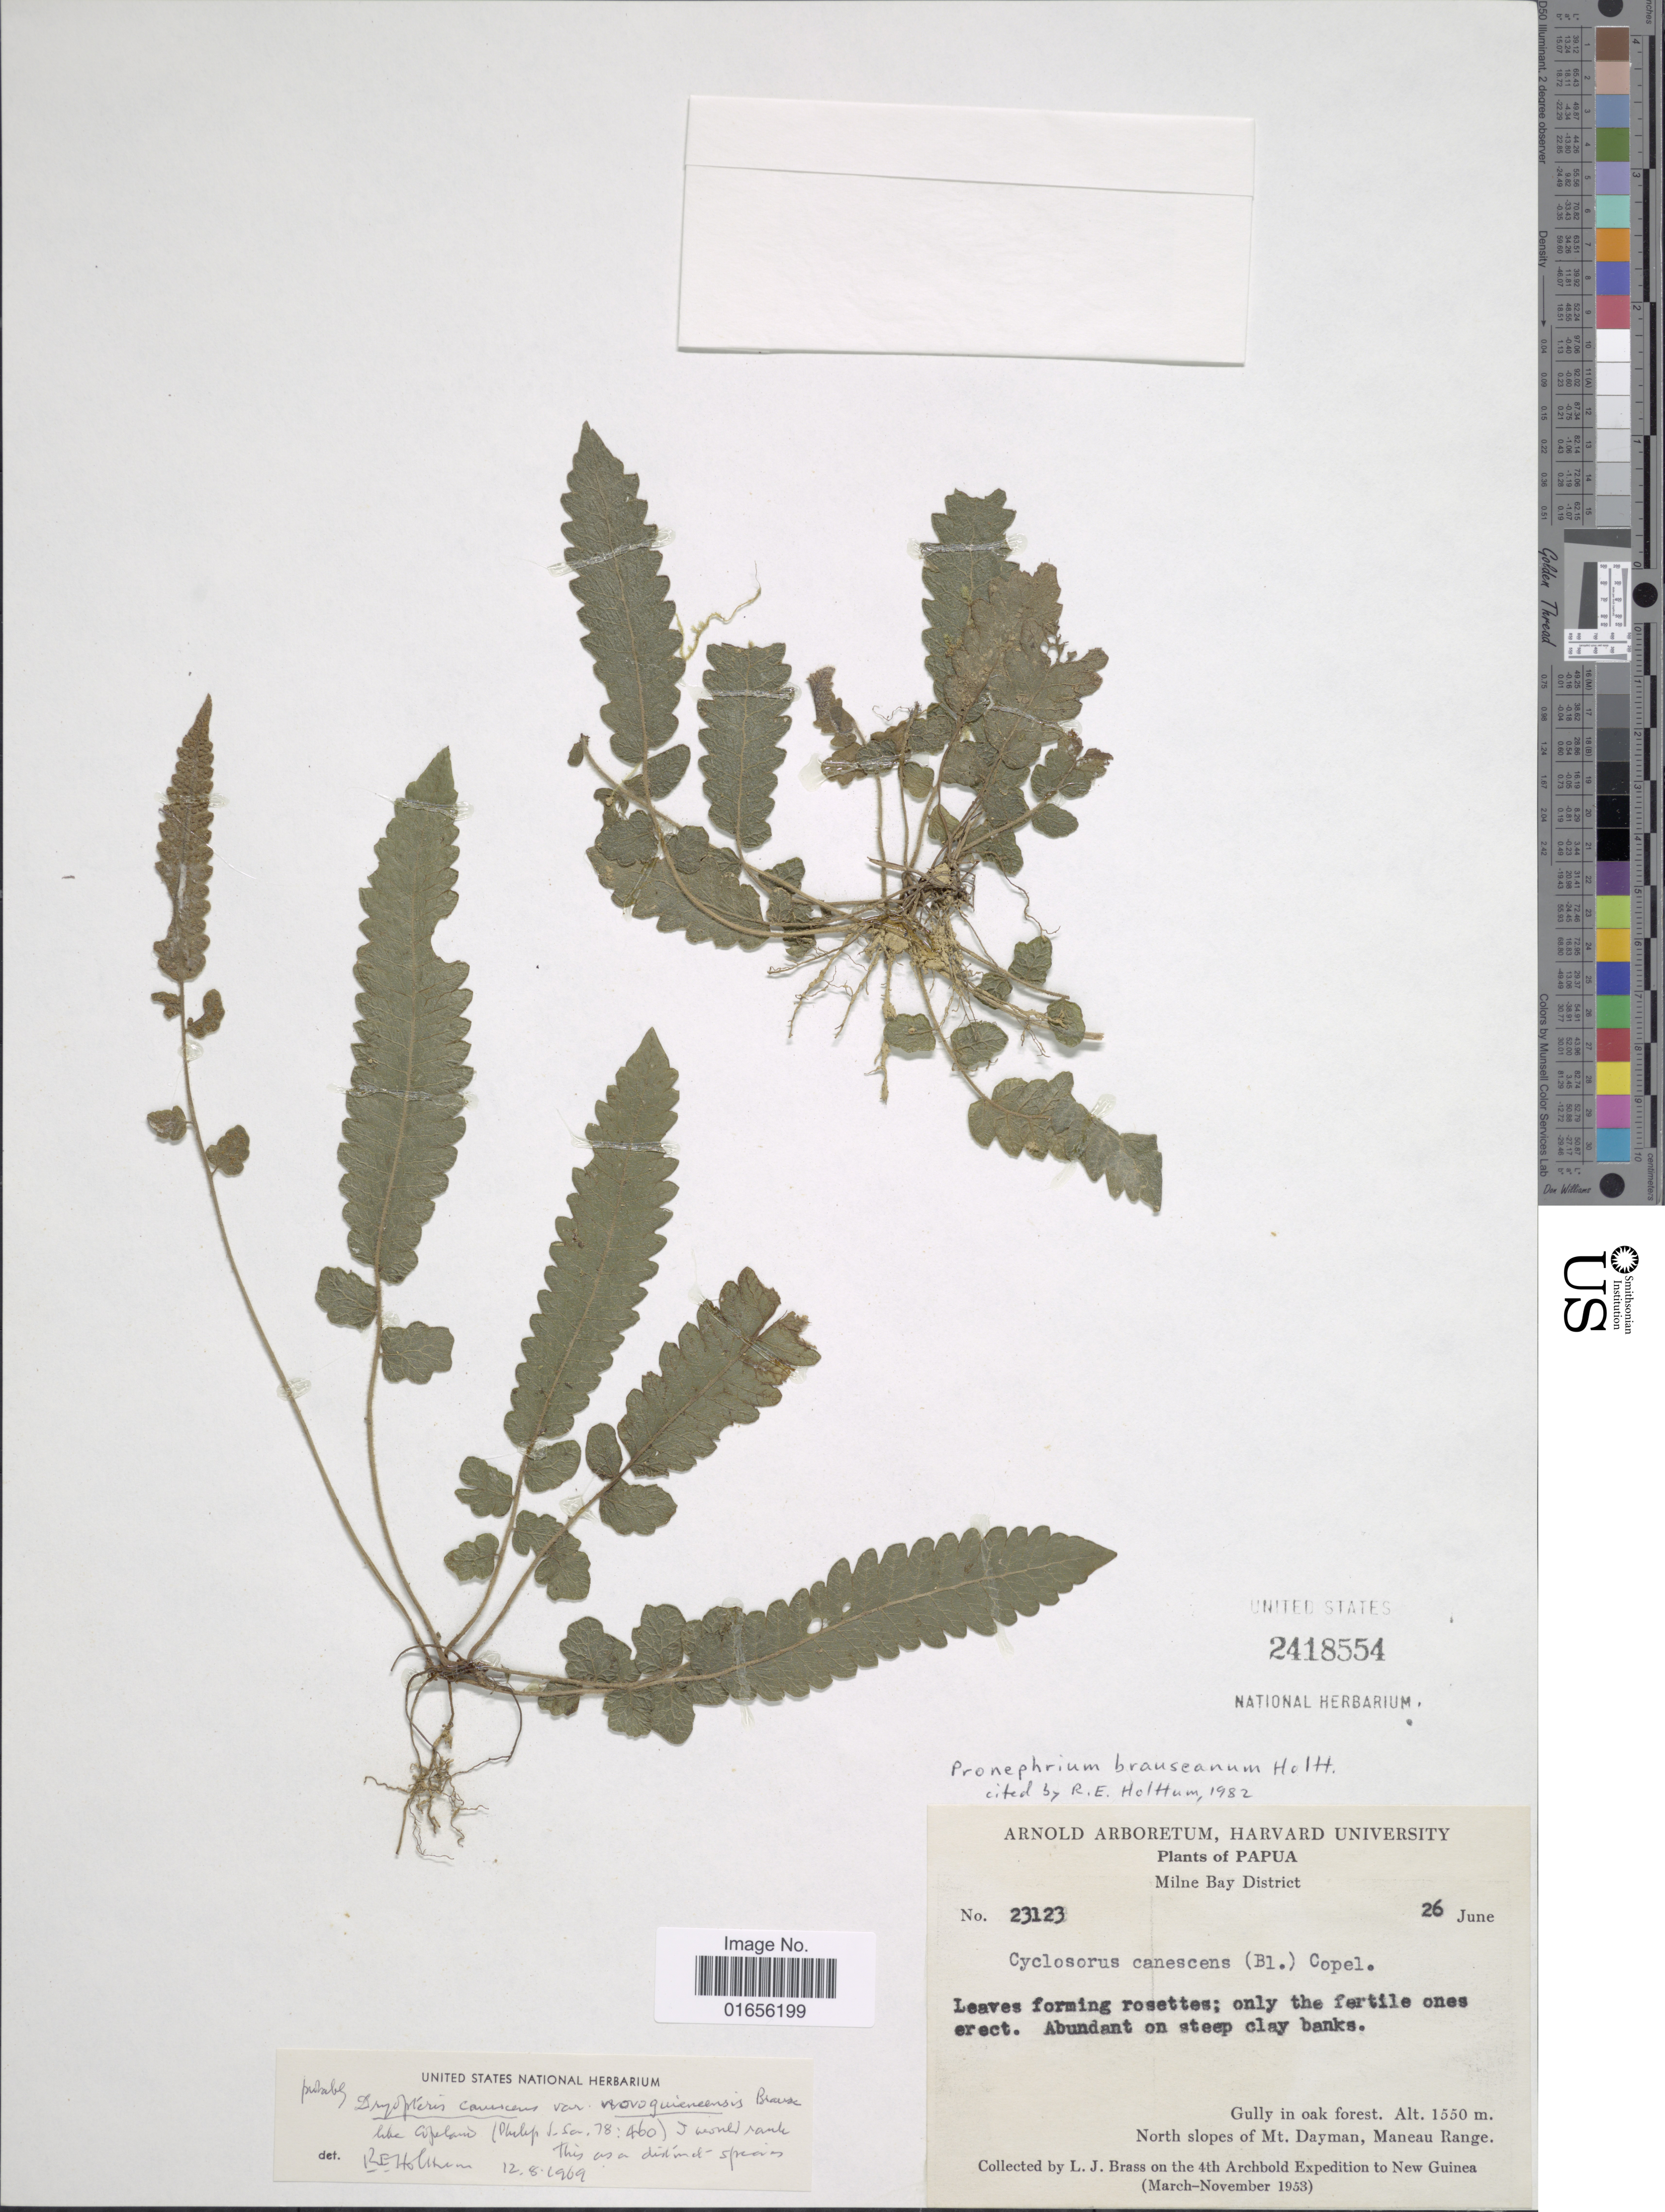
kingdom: Plantae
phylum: Tracheophyta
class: Polypodiopsida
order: Polypodiales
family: Thelypteridaceae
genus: Pronephrium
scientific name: Pronephrium brauseanum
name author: Holttum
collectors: L. J. Brass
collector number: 23123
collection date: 1953-06-26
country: Papua New Guinea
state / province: Milne Bay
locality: Papua, Milne Bay District. Gully in oak forest, North slopes of Mt. Dayman, Maneau Range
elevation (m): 1550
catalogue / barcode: US 2418554